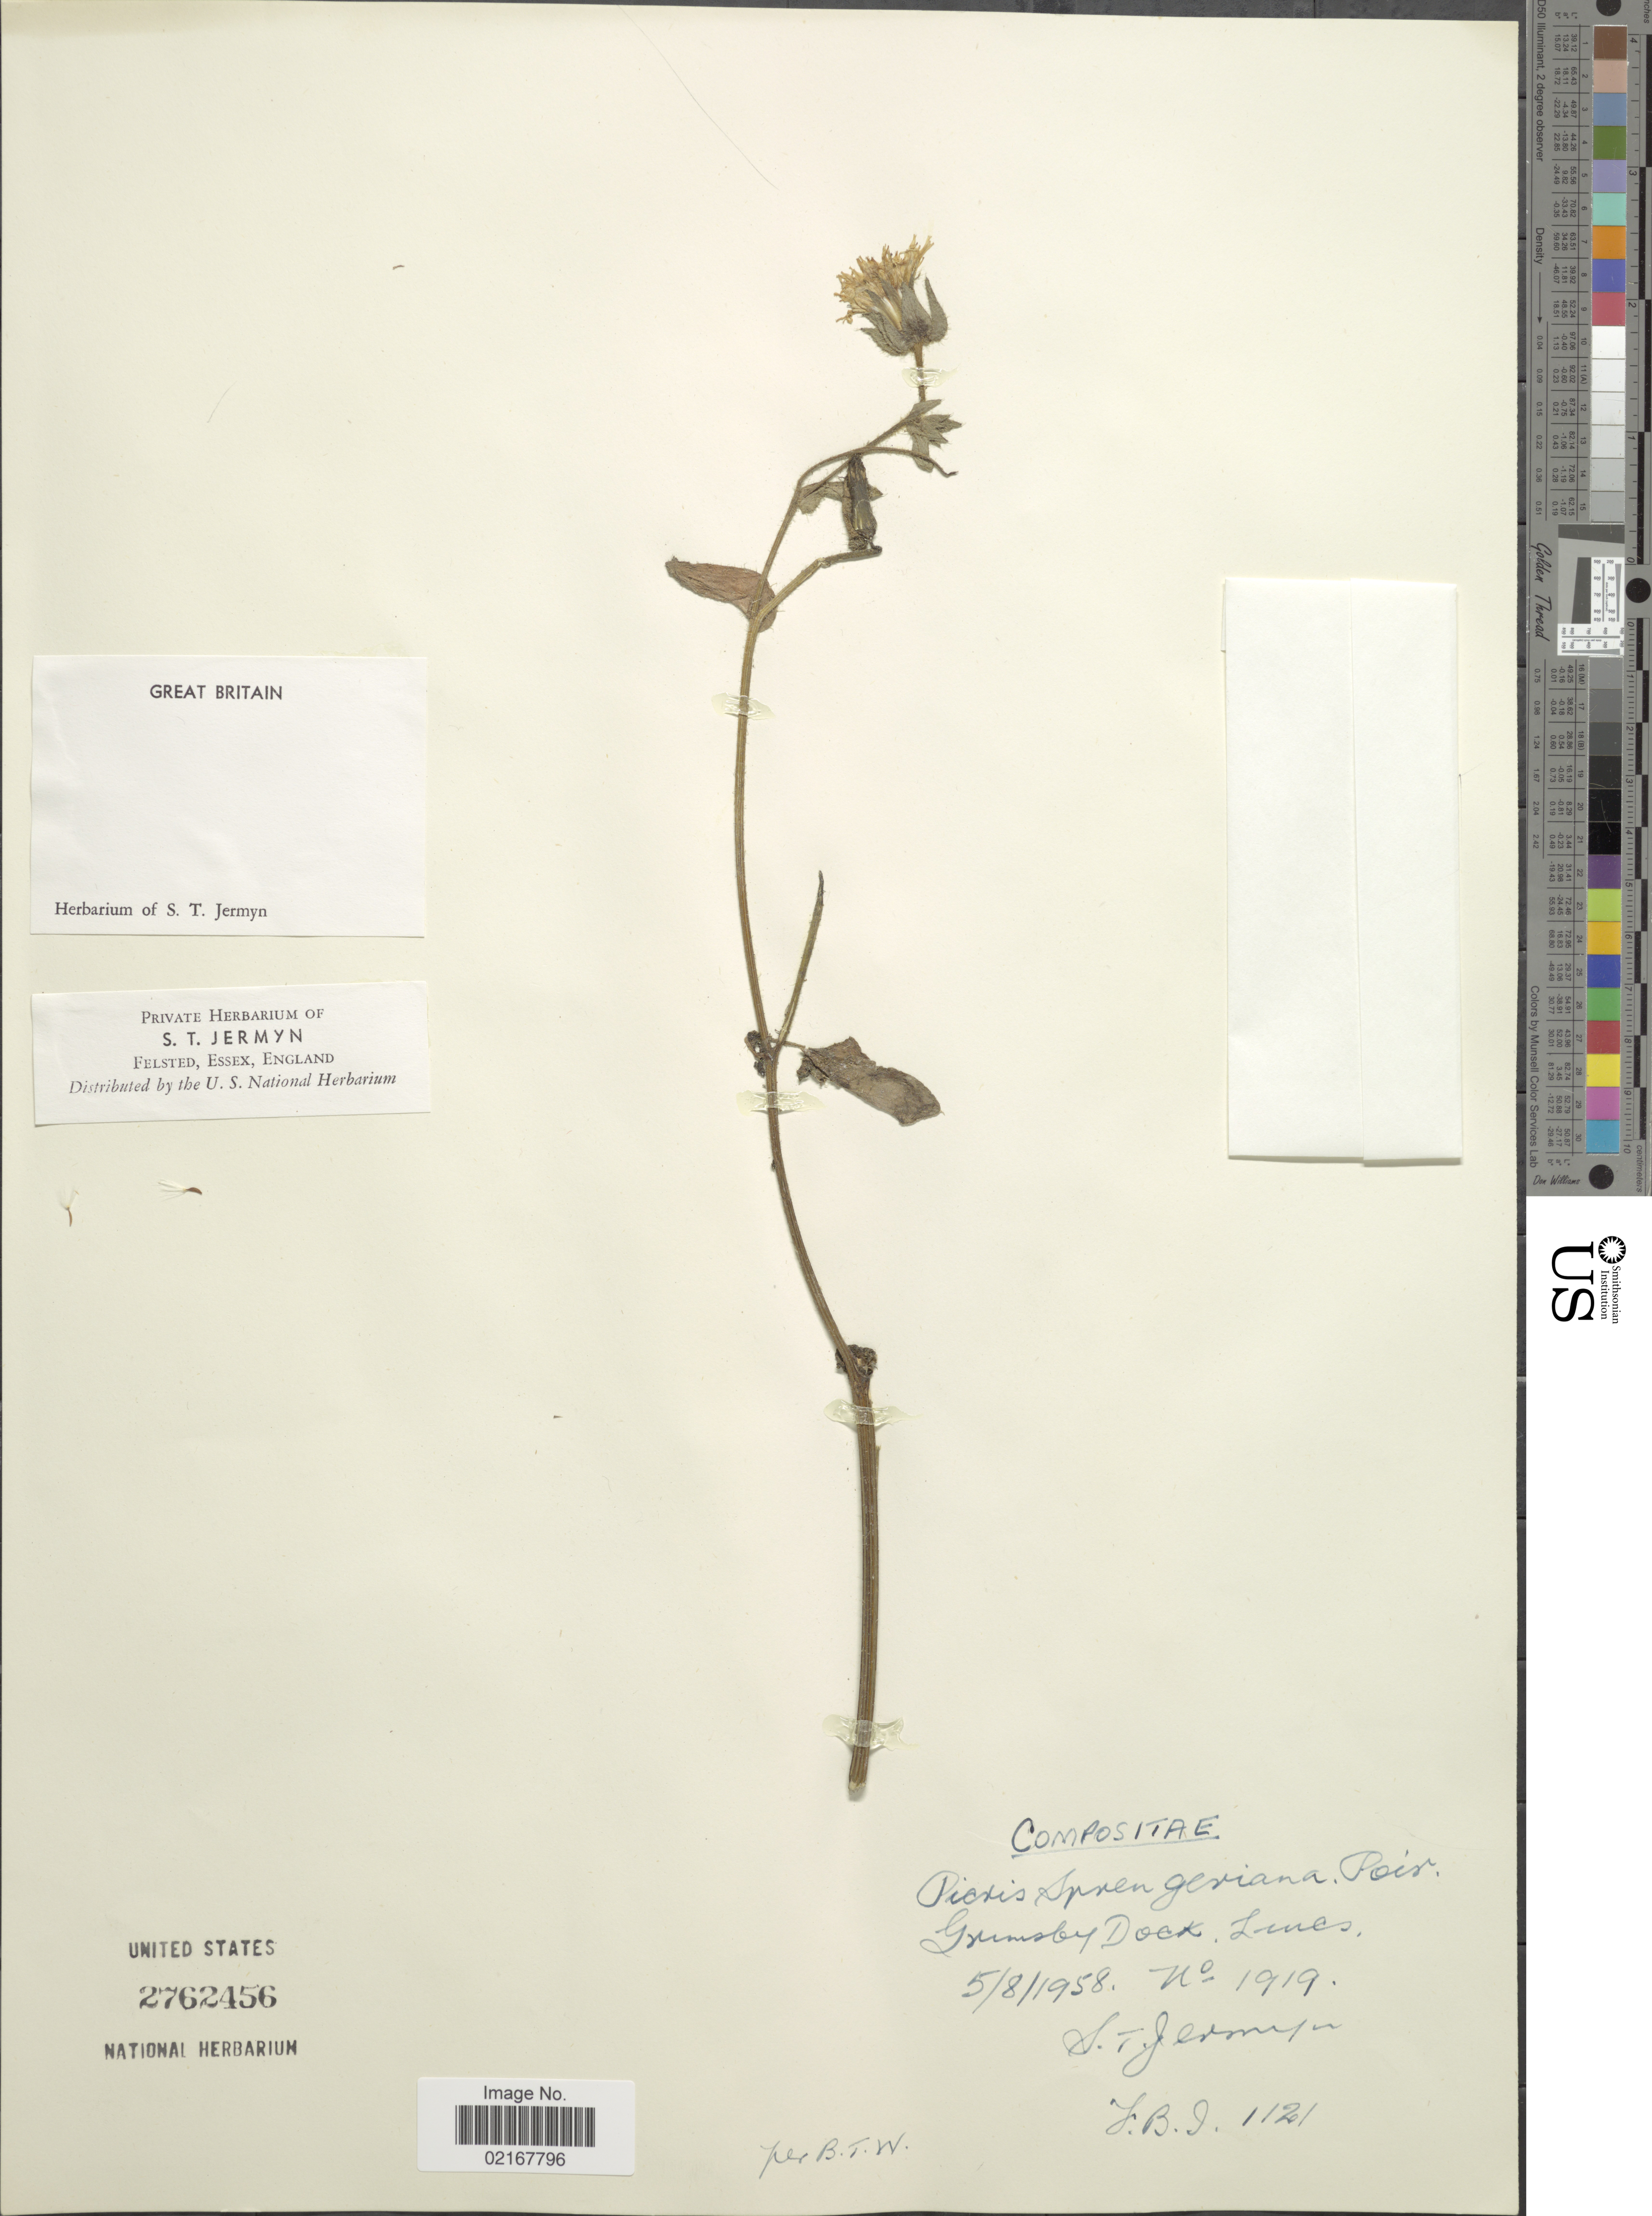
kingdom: Plantae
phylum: Tracheophyta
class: Magnoliopsida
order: Asterales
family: Asteraceae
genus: Crepis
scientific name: Crepis sprengeriana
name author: (L.) All.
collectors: S. Jermyn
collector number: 1919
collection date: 1958-08-05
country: United Kingdom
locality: Great Britain, Grimsby Dock, Lines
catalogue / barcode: US 2762456